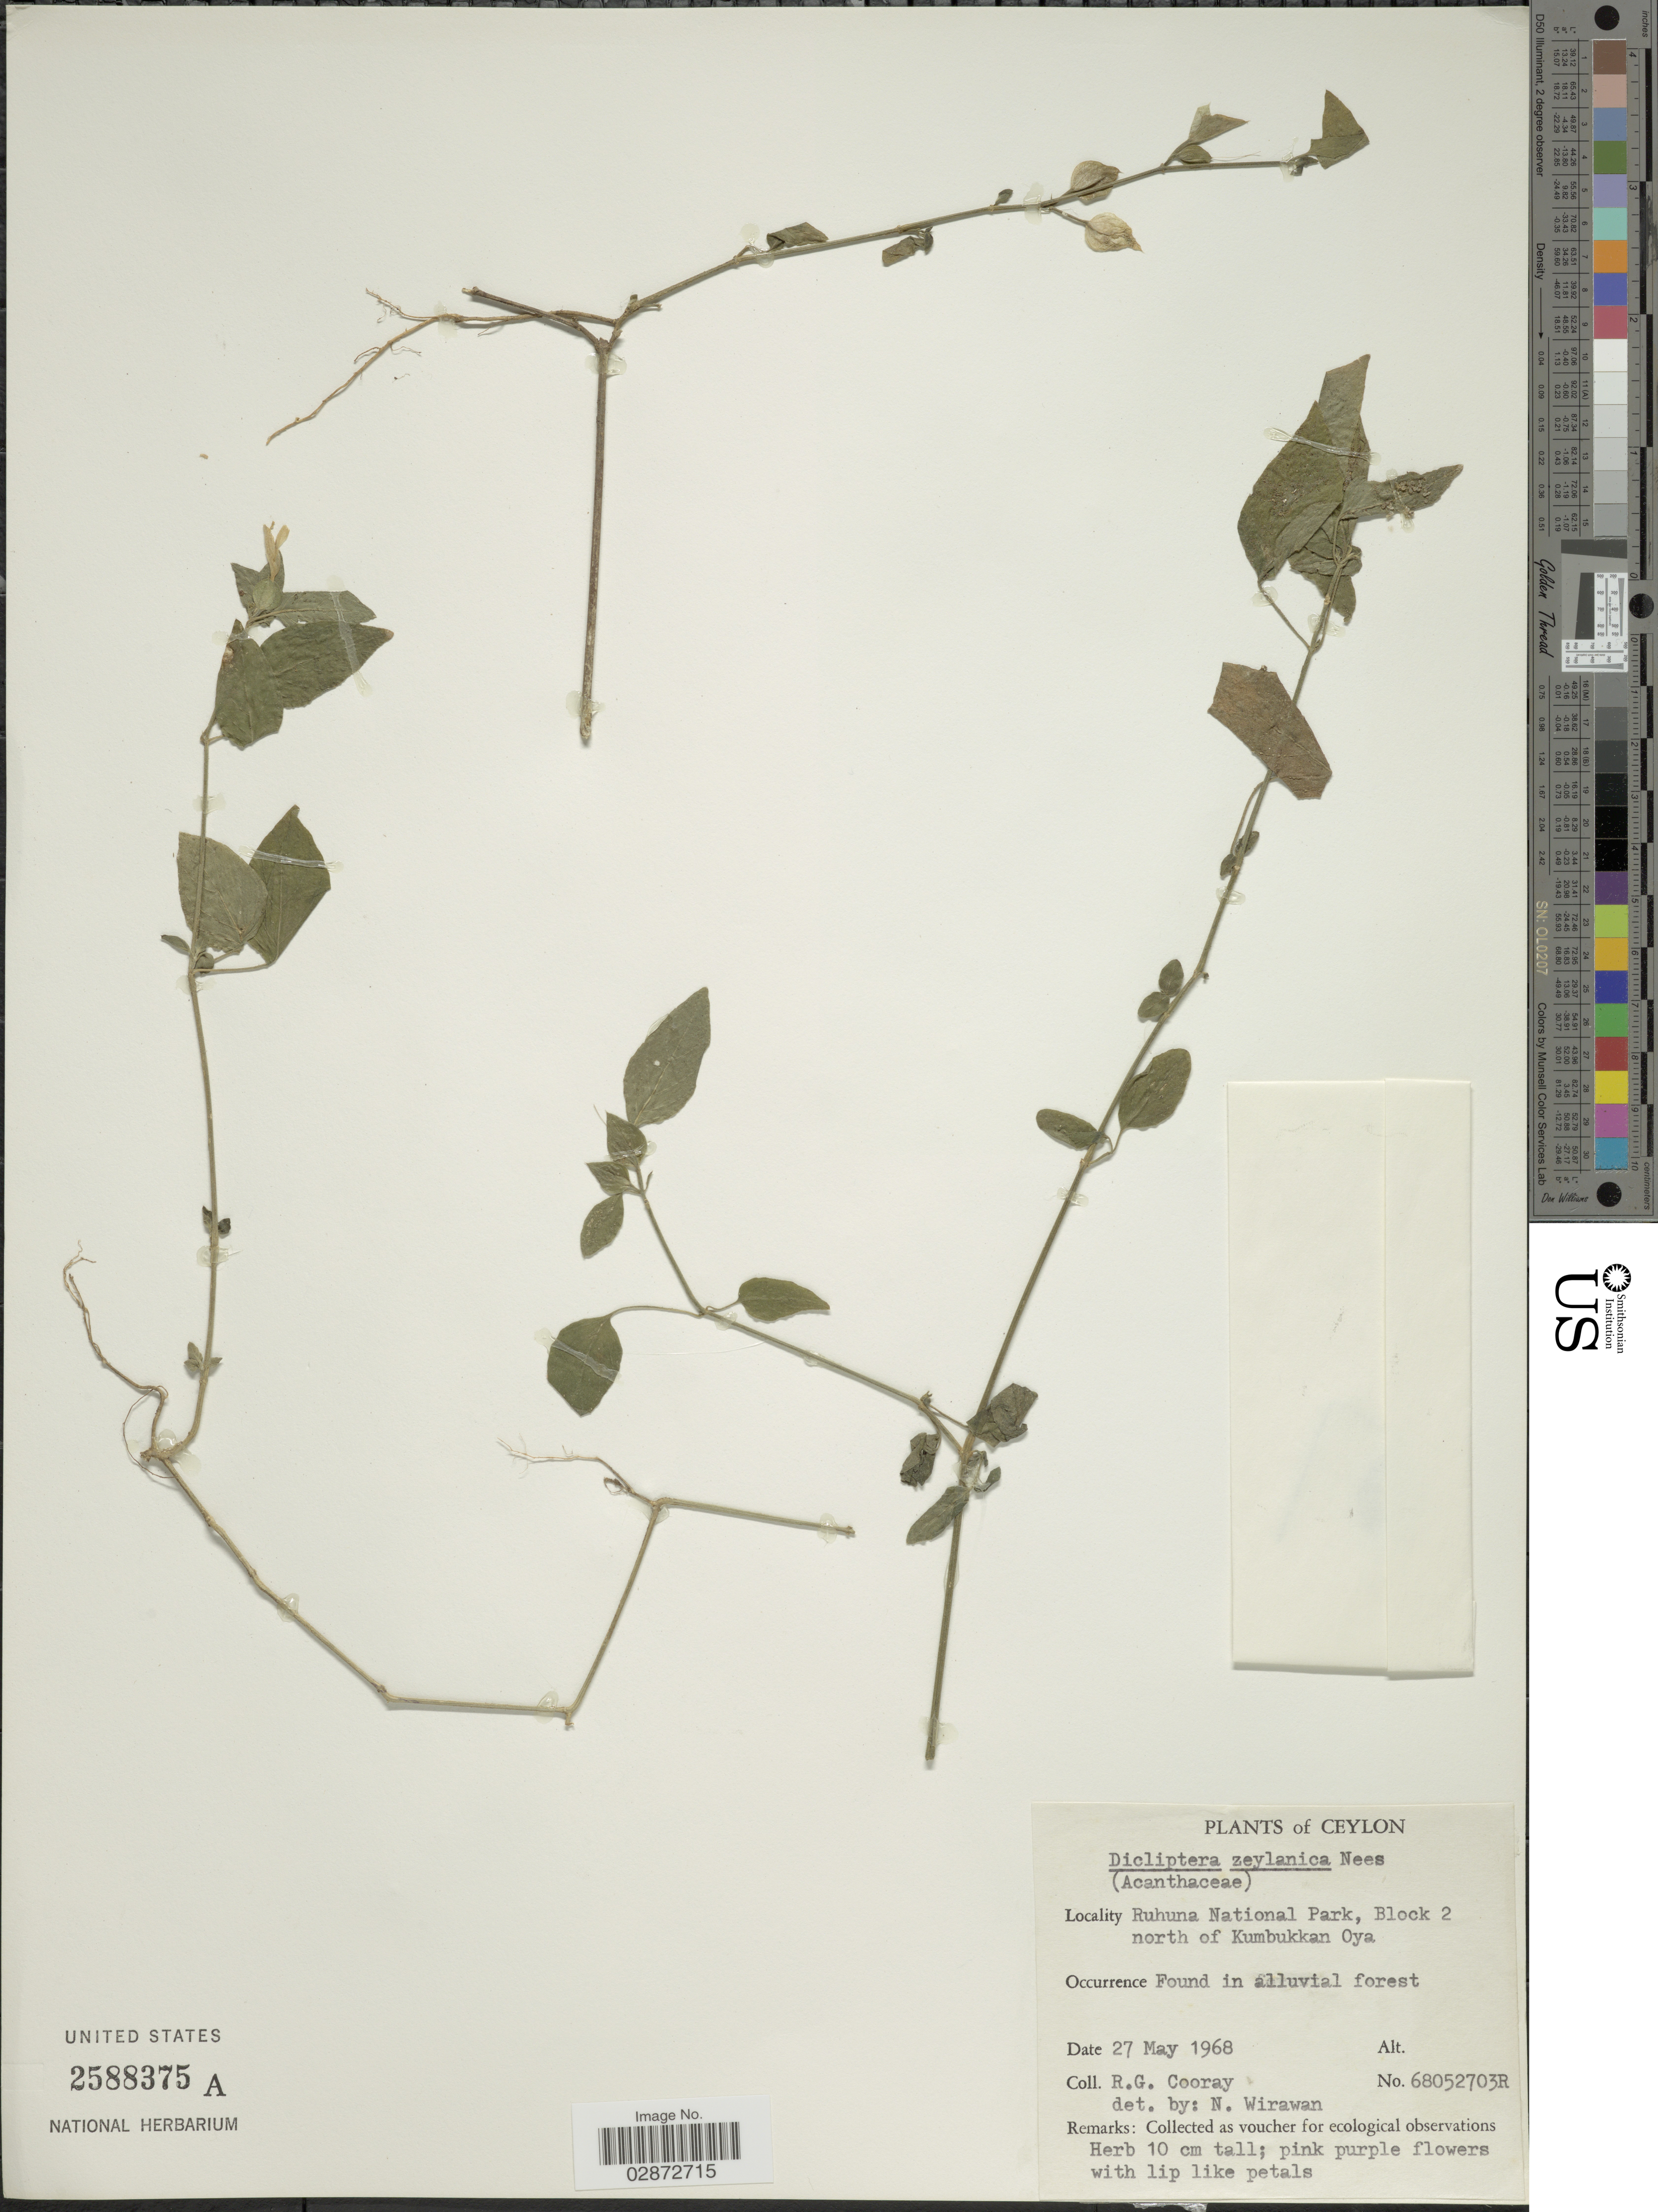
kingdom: Plantae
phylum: Tracheophyta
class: Magnoliopsida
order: Lamiales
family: Acanthaceae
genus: Dicliptera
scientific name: Dicliptera zeylanica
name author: Nees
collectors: R. Cooray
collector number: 68052703R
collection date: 1968-05-27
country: Sri Lanka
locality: Ceylon. Ruhuna National Park, Block 2 north of Kumbukkan Oya. Alluvial forest.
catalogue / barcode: US 2588375A